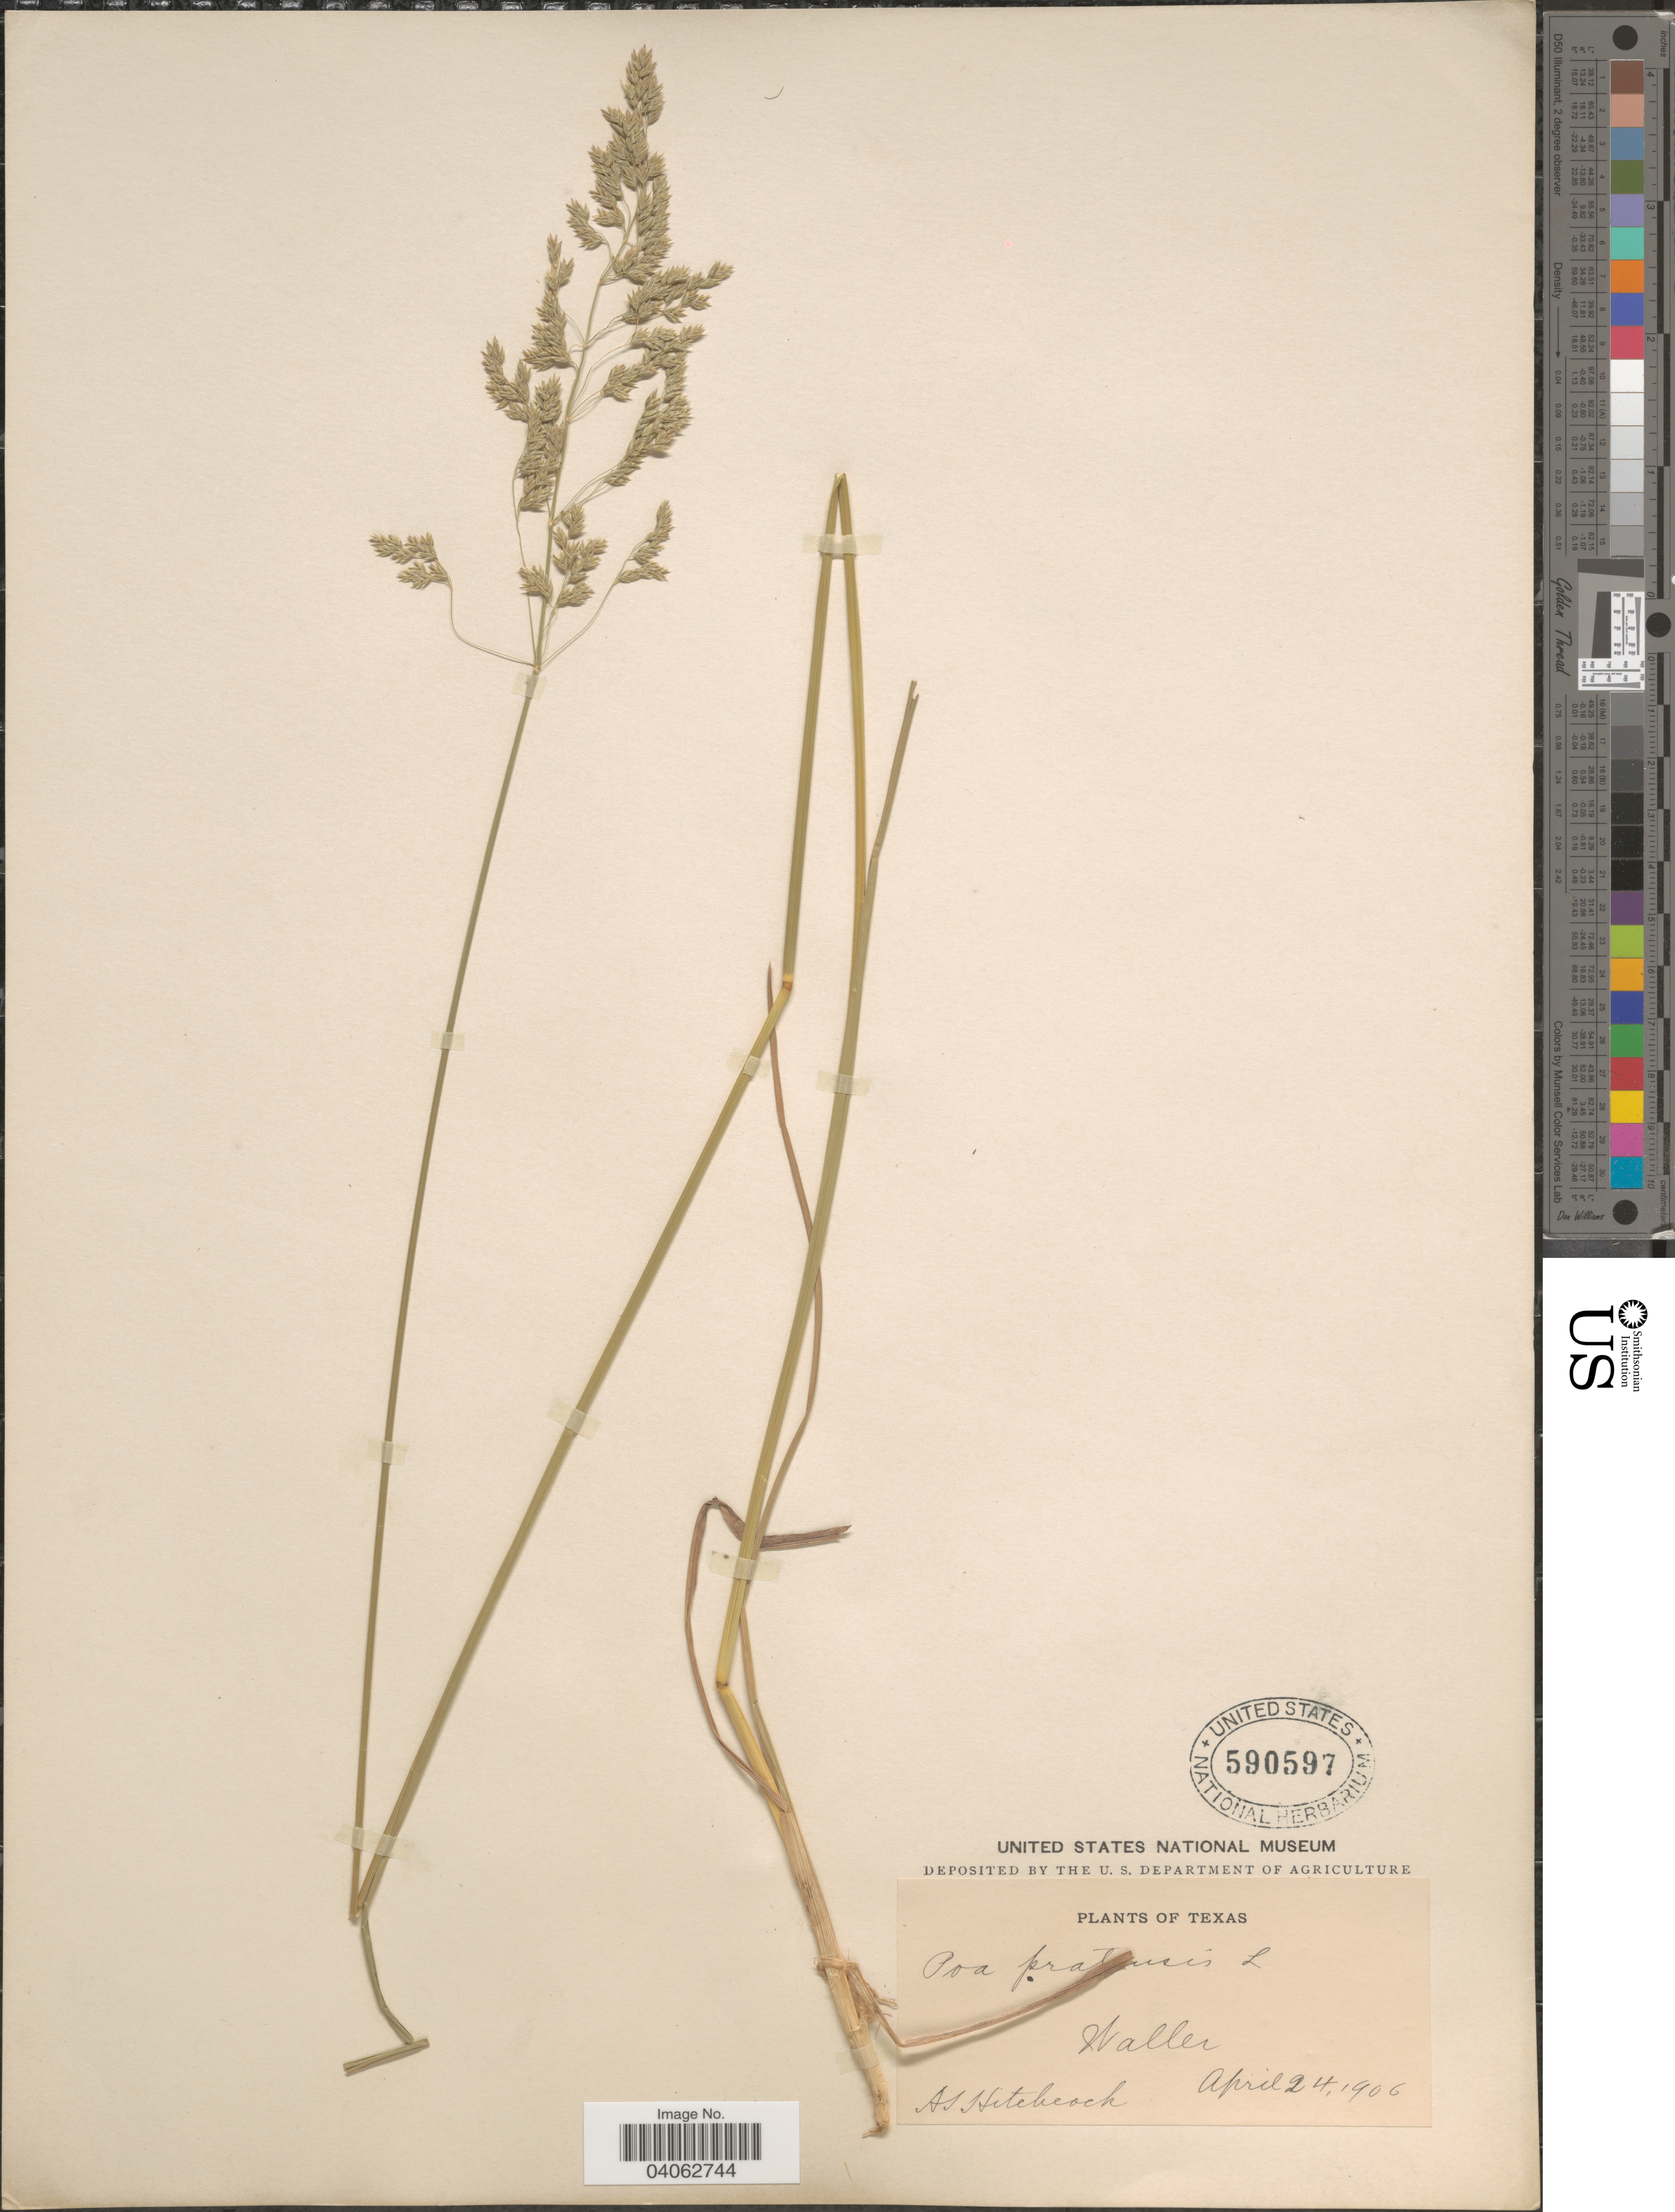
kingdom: Plantae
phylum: Tracheophyta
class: Liliopsida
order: Poales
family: Poaceae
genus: Poa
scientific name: Poa pratensis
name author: L.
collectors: A. S. Hitchcock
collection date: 1906-04-24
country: United States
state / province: Texas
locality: Waller.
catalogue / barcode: US 590597